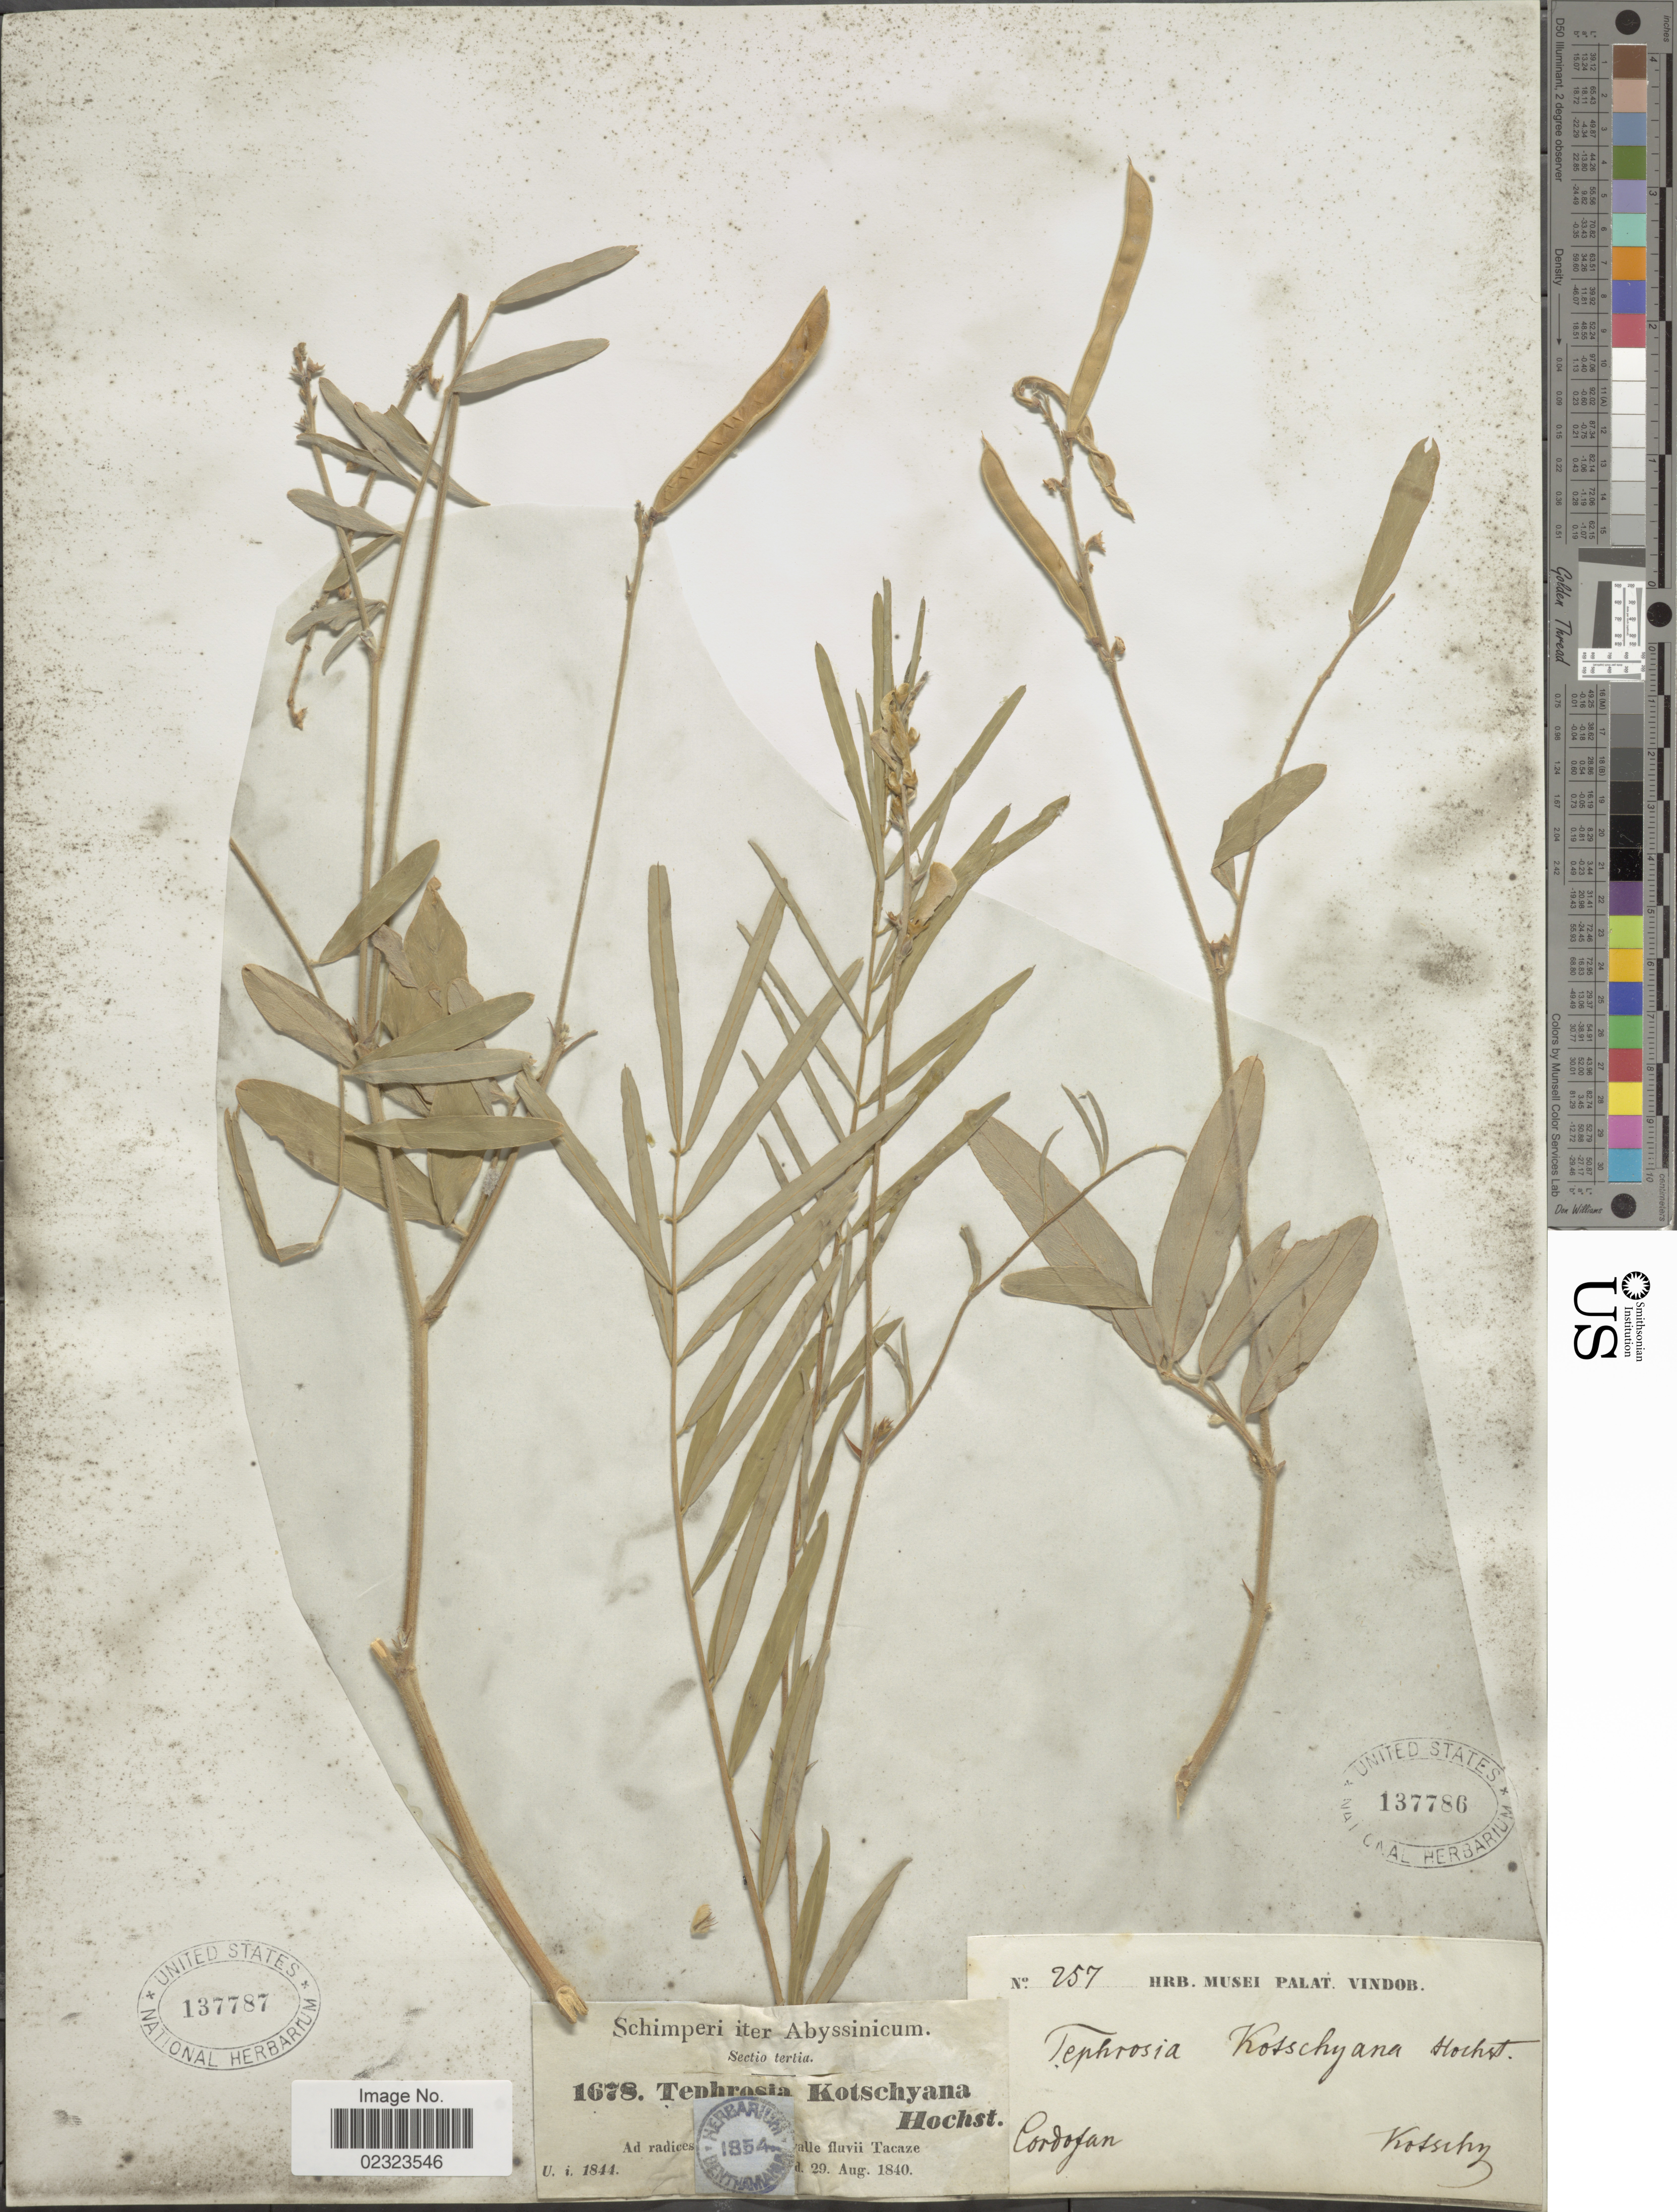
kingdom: Plantae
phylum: Tracheophyta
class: Magnoliopsida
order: Fabales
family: Fabaceae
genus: Tephrosia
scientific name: Tephrosia kotschyana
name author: Hochst. ex A. Rich.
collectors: -. Schimper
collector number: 1678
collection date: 1840-08-29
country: Eritrea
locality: Iter Abyssinicum, ad radices.. [illegible text] fluvii Tacaze.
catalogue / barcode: US 137787